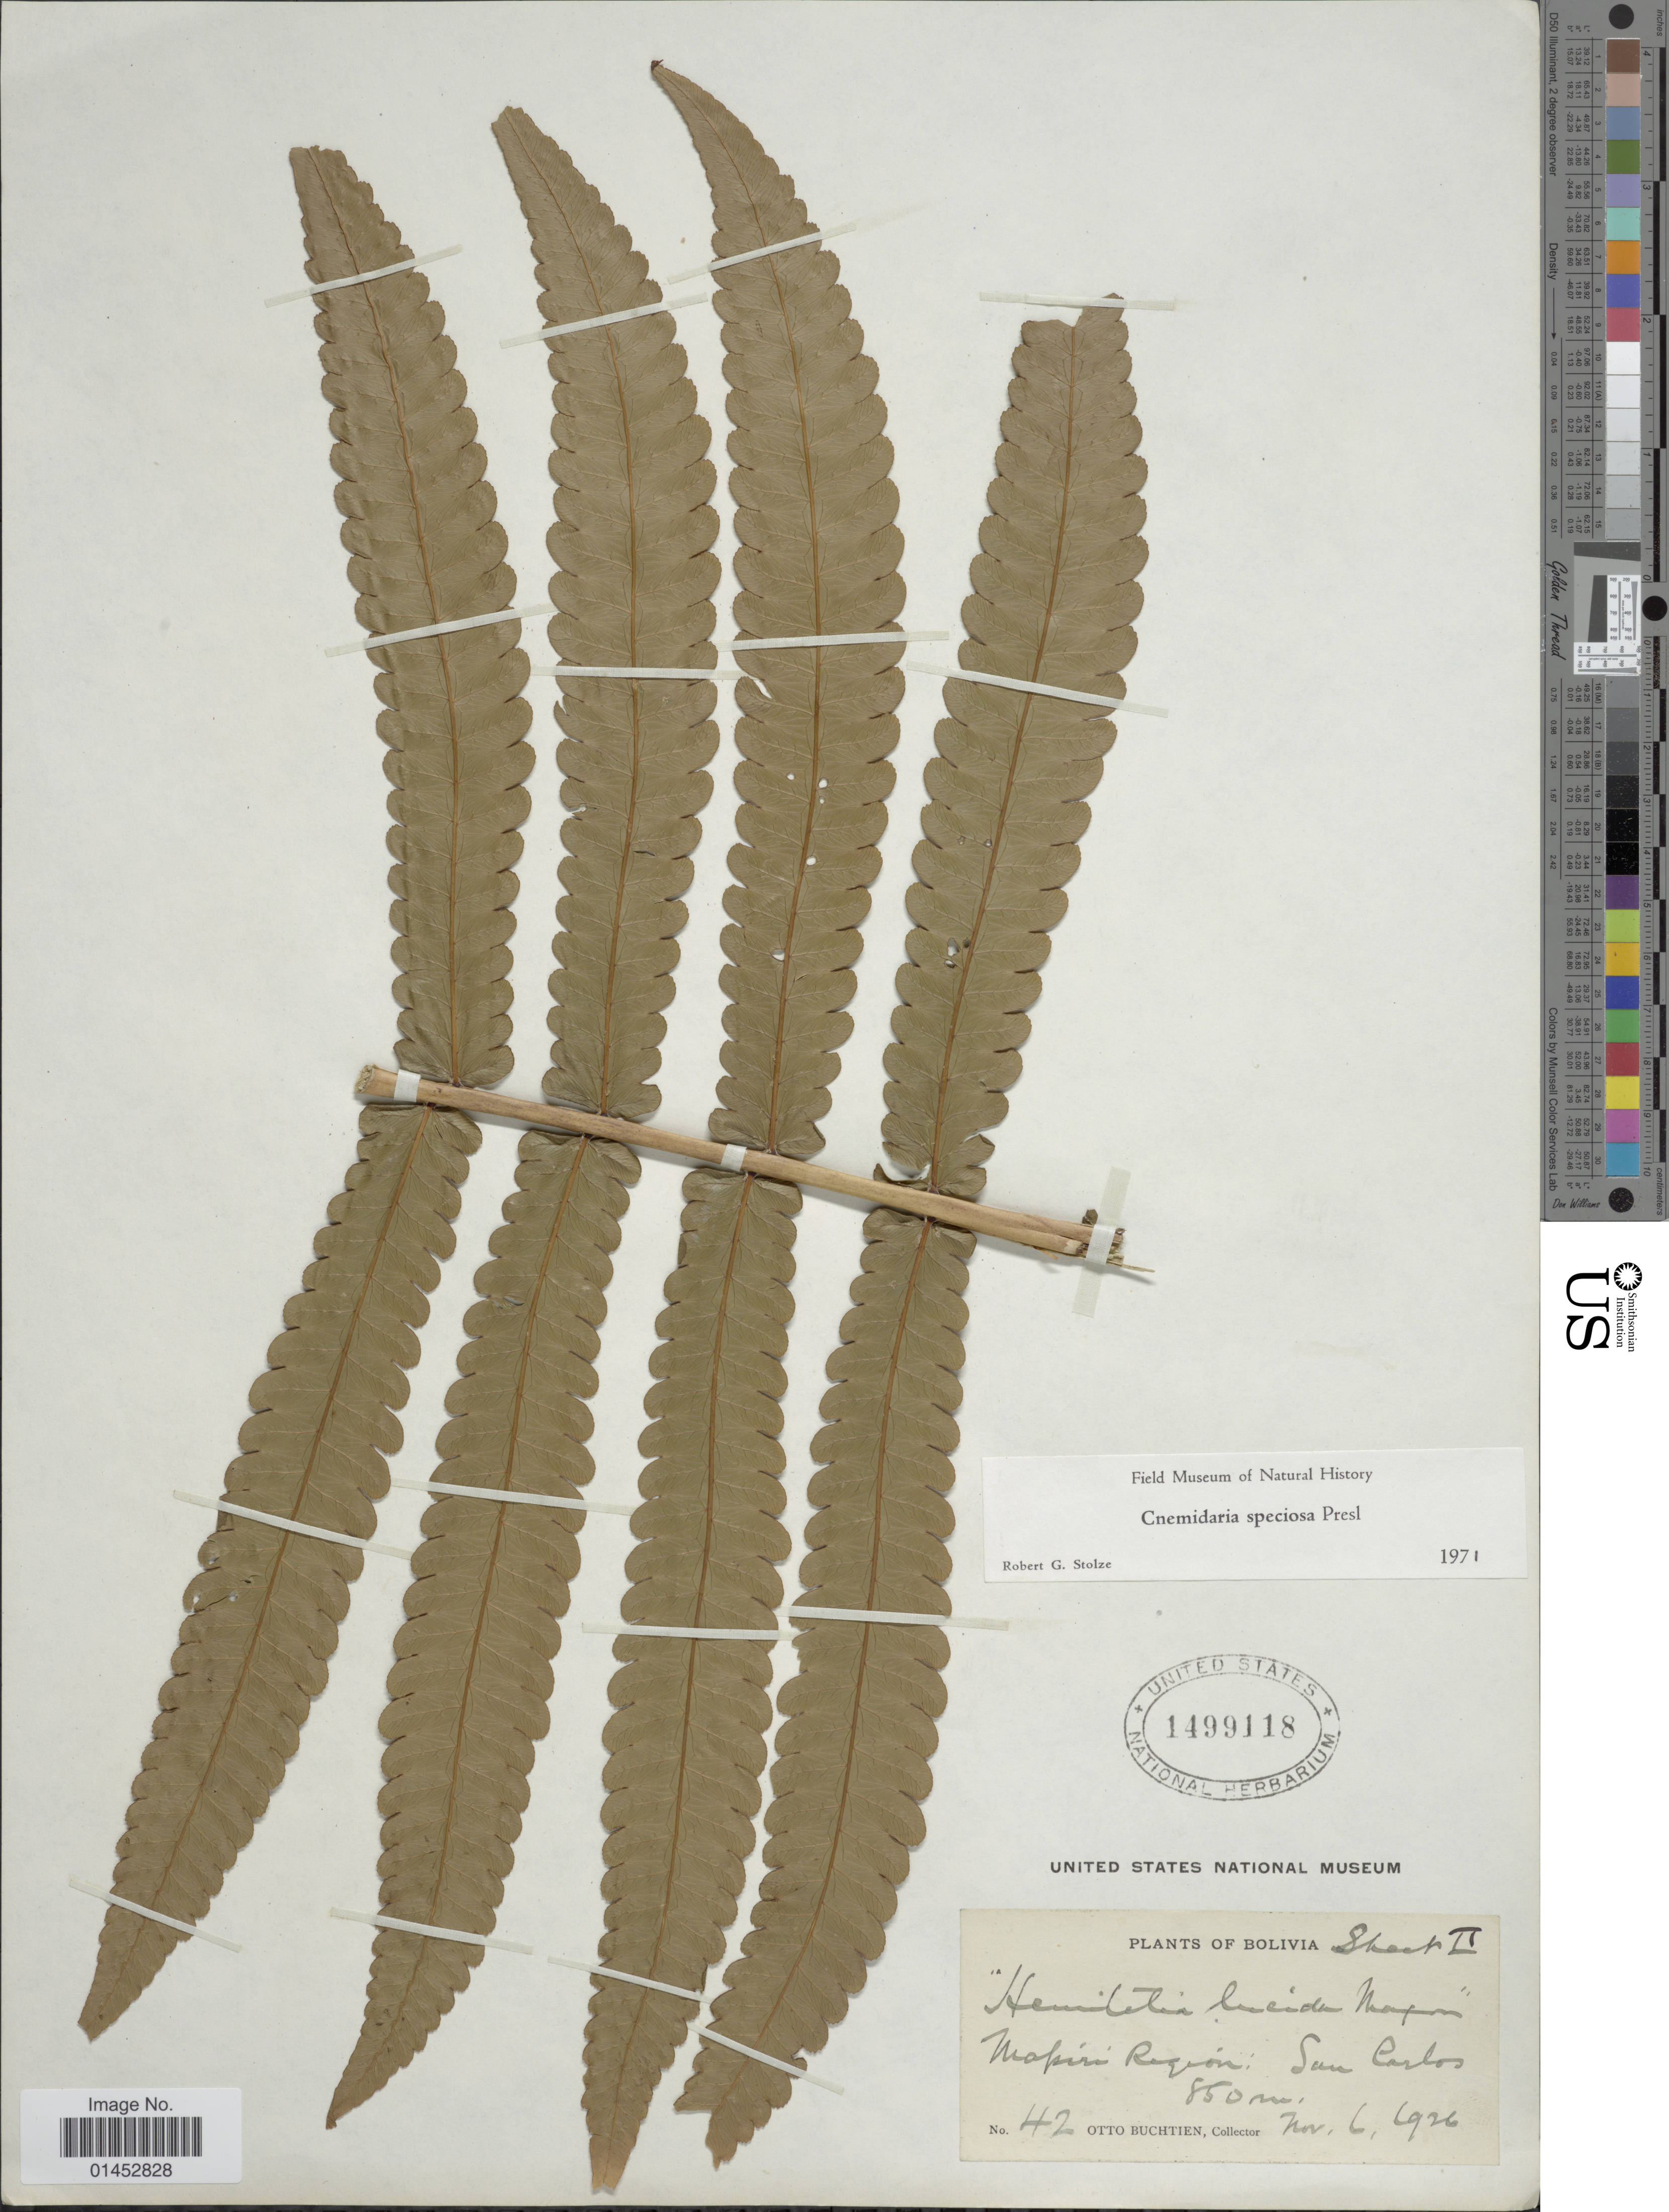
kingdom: Plantae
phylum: Tracheophyta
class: Polypodiopsida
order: Cyatheales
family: Cyatheaceae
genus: Cyathea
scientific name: Cyathea speciosa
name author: Humb. & Bonpl. ex Willd.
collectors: O. Buchtien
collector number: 42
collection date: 1926-11-06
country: Bolivia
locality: Mapiri Region: San Carlos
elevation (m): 850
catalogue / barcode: US 1499118